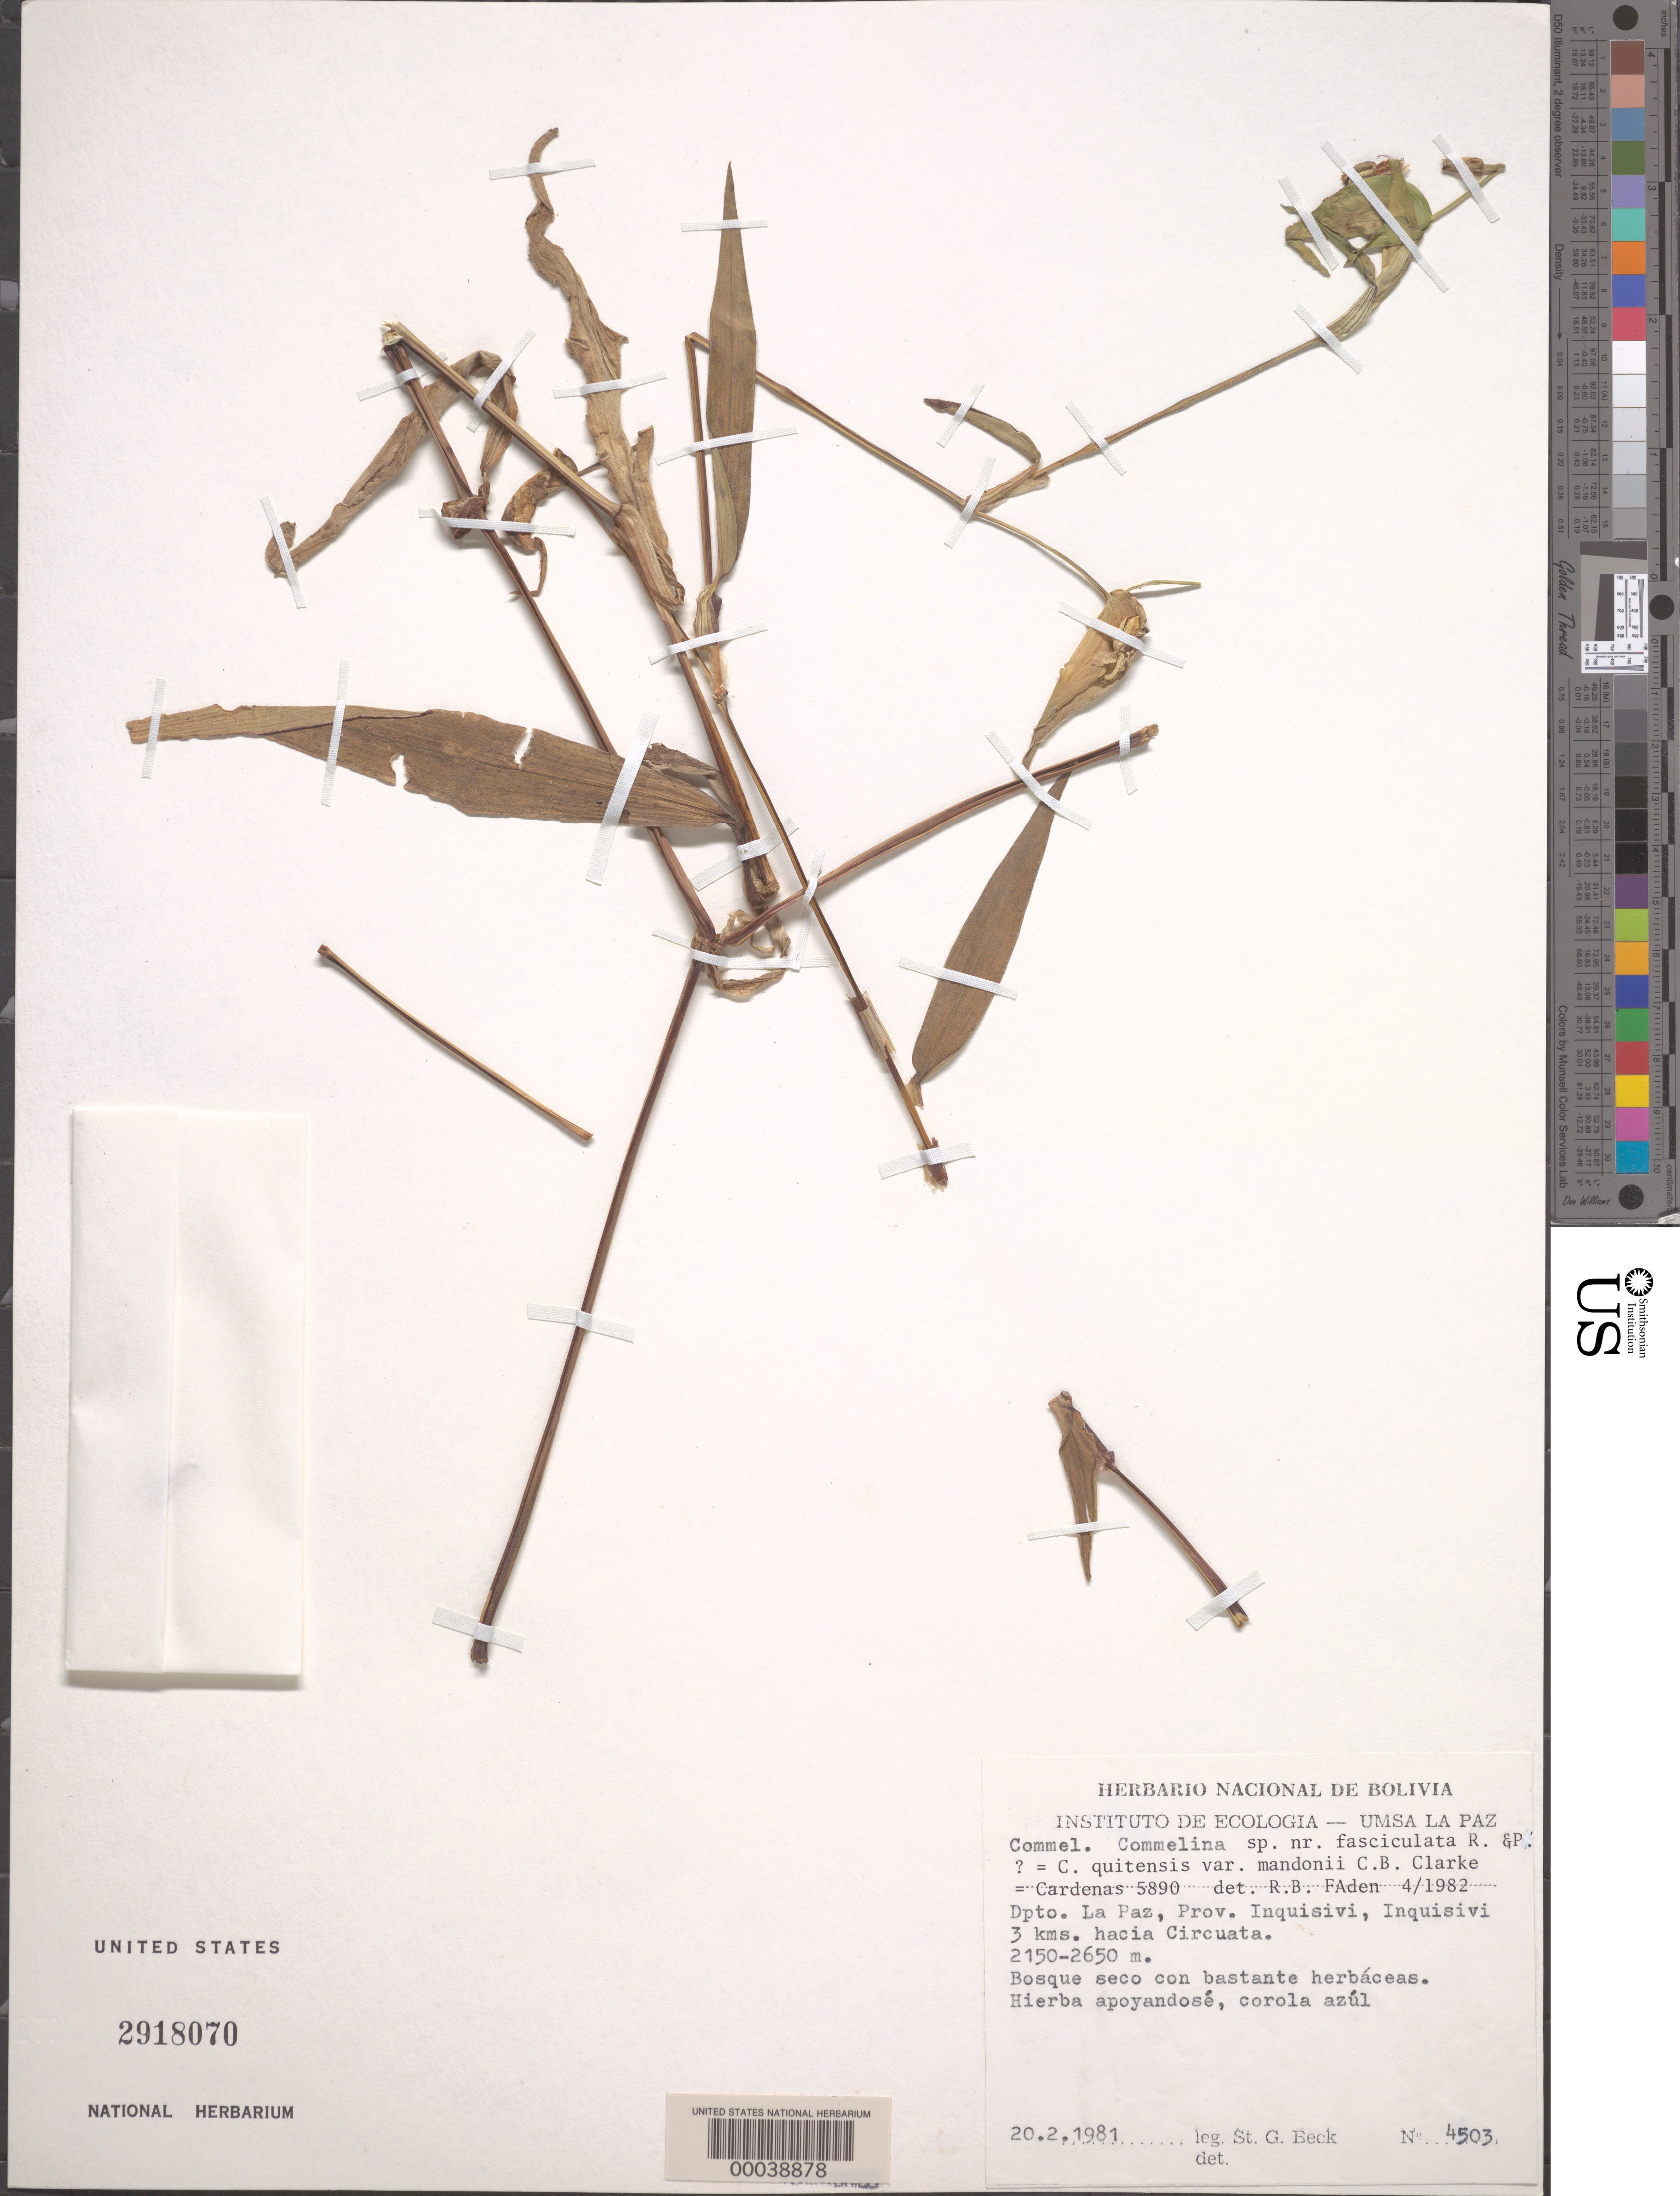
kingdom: Plantae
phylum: Tracheophyta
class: Liliopsida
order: Commelinales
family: Commelinaceae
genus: Commelina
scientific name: Commelina sp. near fasiculata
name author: Ruiz & Pav.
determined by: Faden, Robert B., (US), Smithsonian Institution - National Museum of Natural History (UNITED STATES)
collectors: S. G. Beck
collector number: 4503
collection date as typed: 20 Feb 1981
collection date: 1981-02-20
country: Bolivia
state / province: La Paz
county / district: Inquisivi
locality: Inquisivi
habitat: Secondary forest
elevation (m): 2150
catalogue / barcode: US 2918070